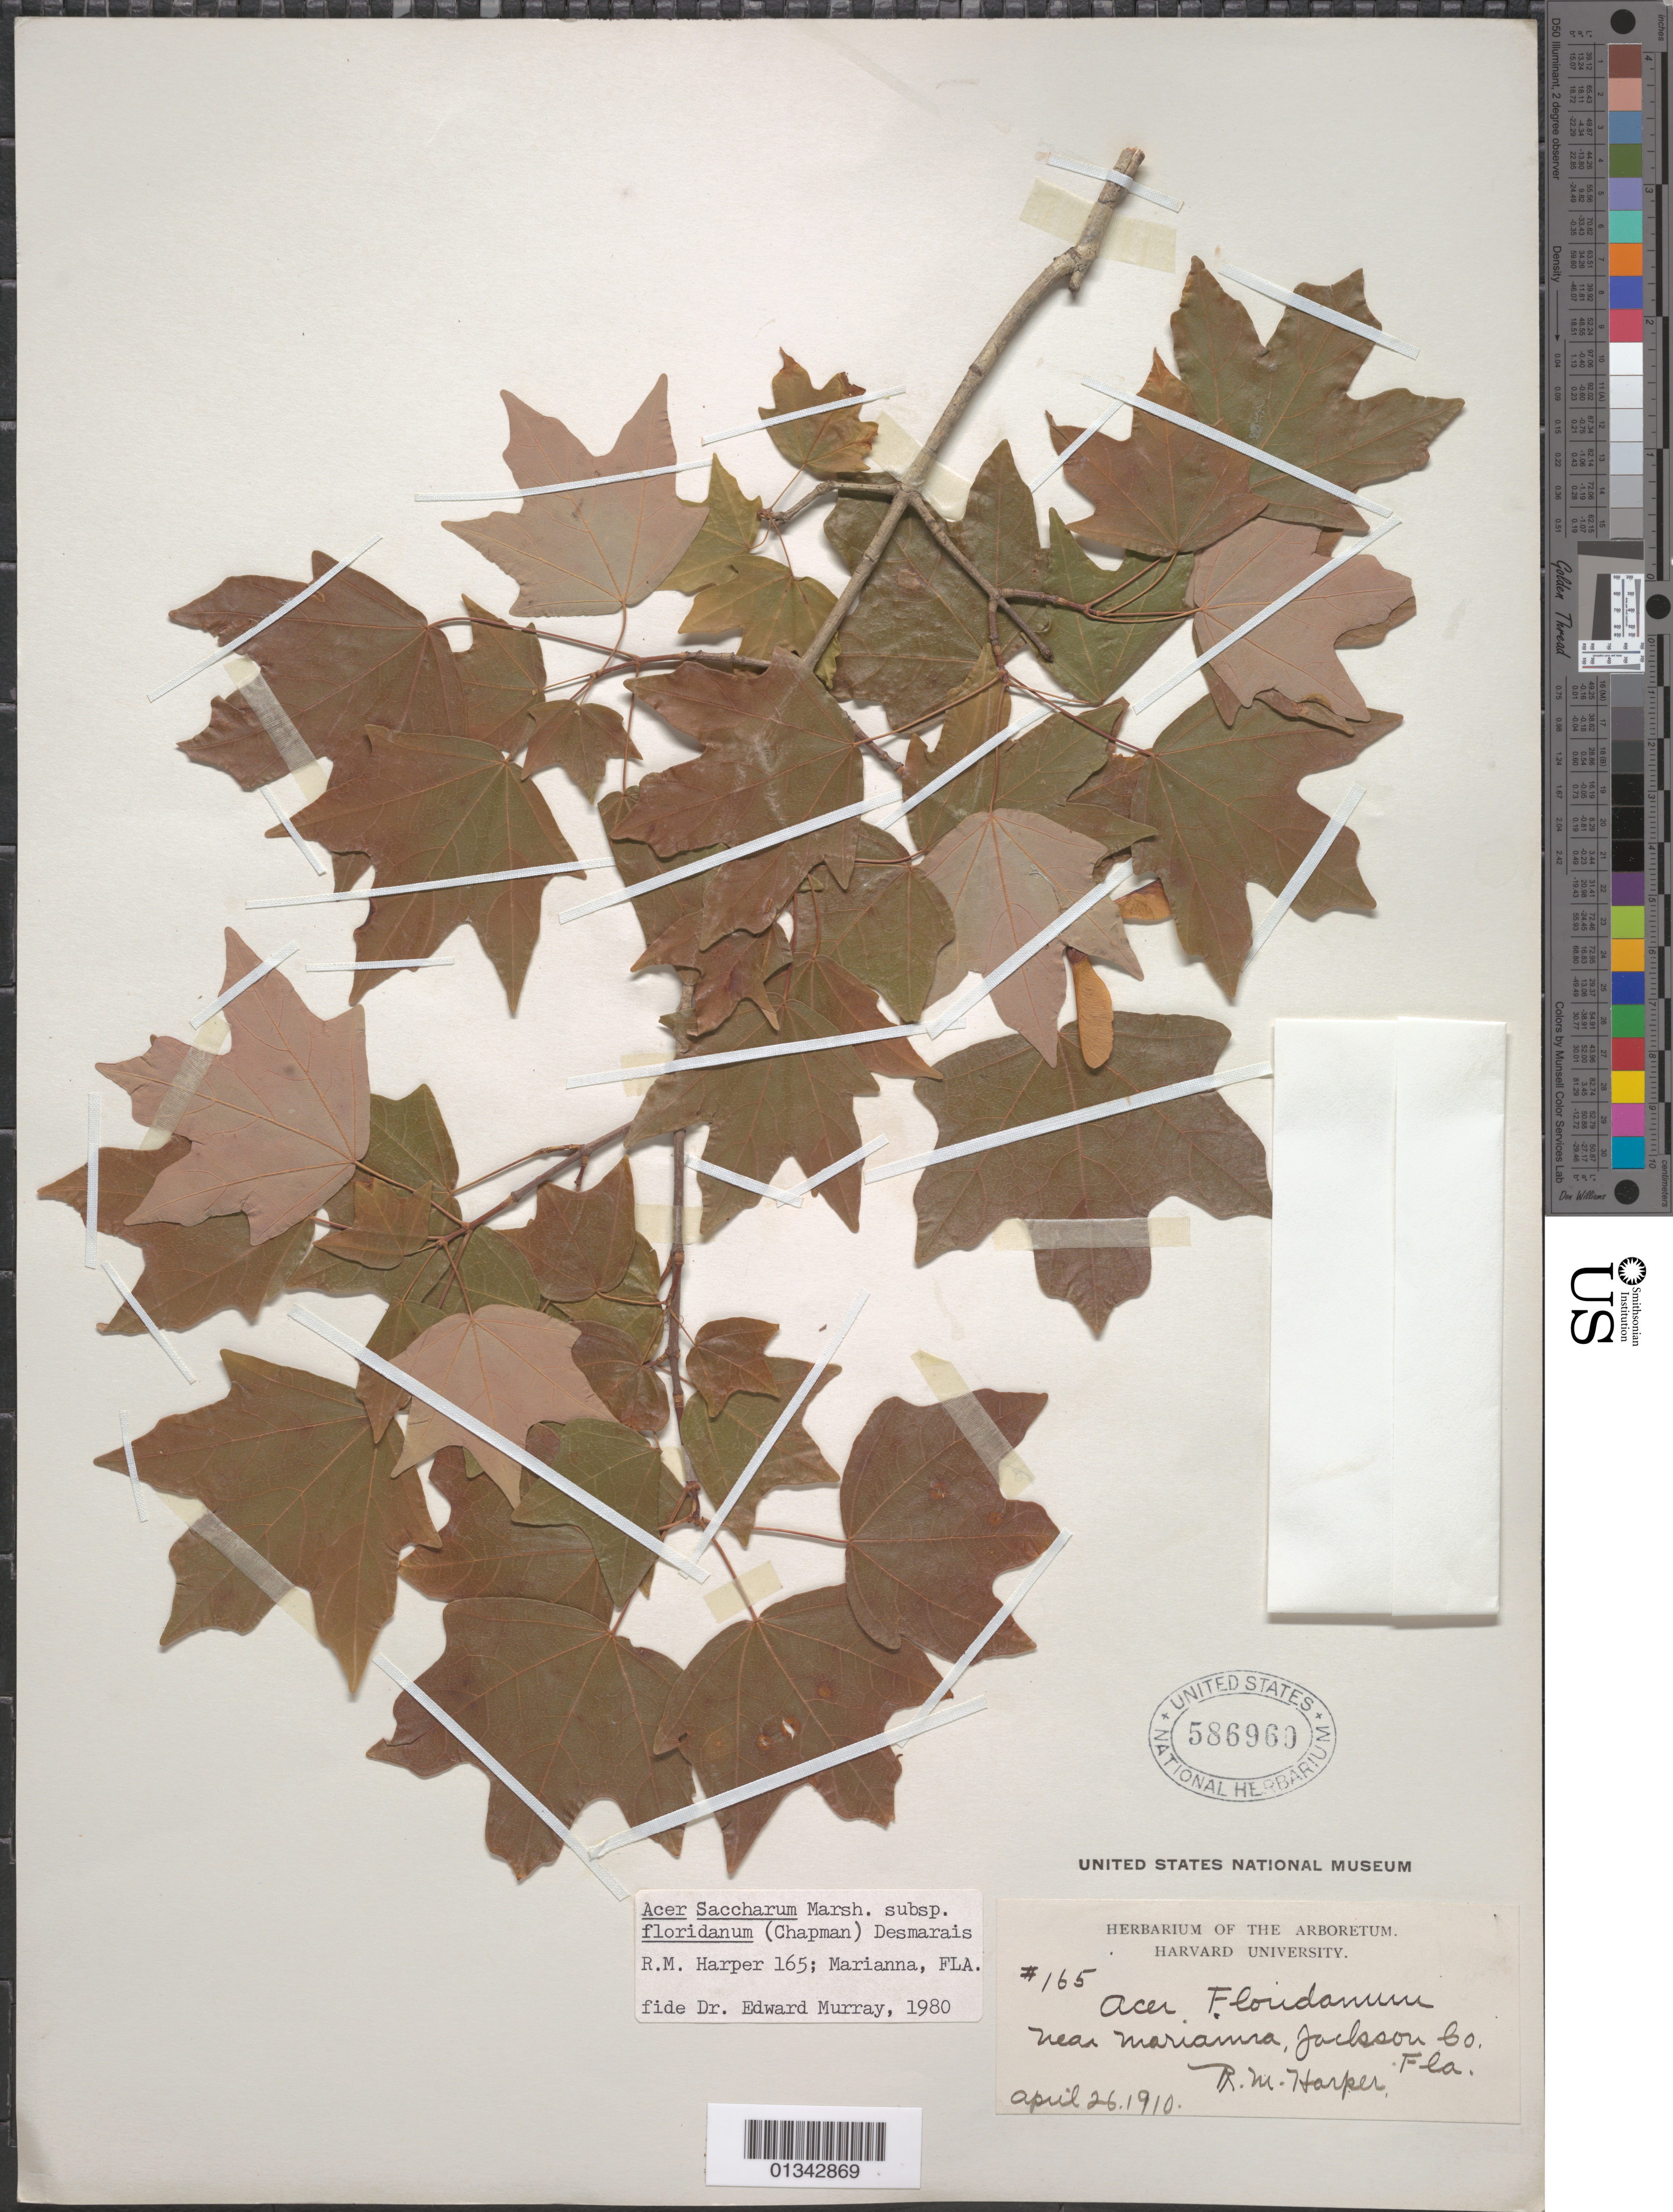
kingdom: Plantae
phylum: Tracheophyta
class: Magnoliopsida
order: Sapindales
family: Sapindaceae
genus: Acer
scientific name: Acer saccharum subsp. floridanum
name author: (Chapm.) Desmarais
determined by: Murray, Edward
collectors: R. M. Harper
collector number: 165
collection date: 1910-04-26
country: United States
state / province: Florida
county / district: Jackson County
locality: Jackson County, near Marianna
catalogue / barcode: US 586960